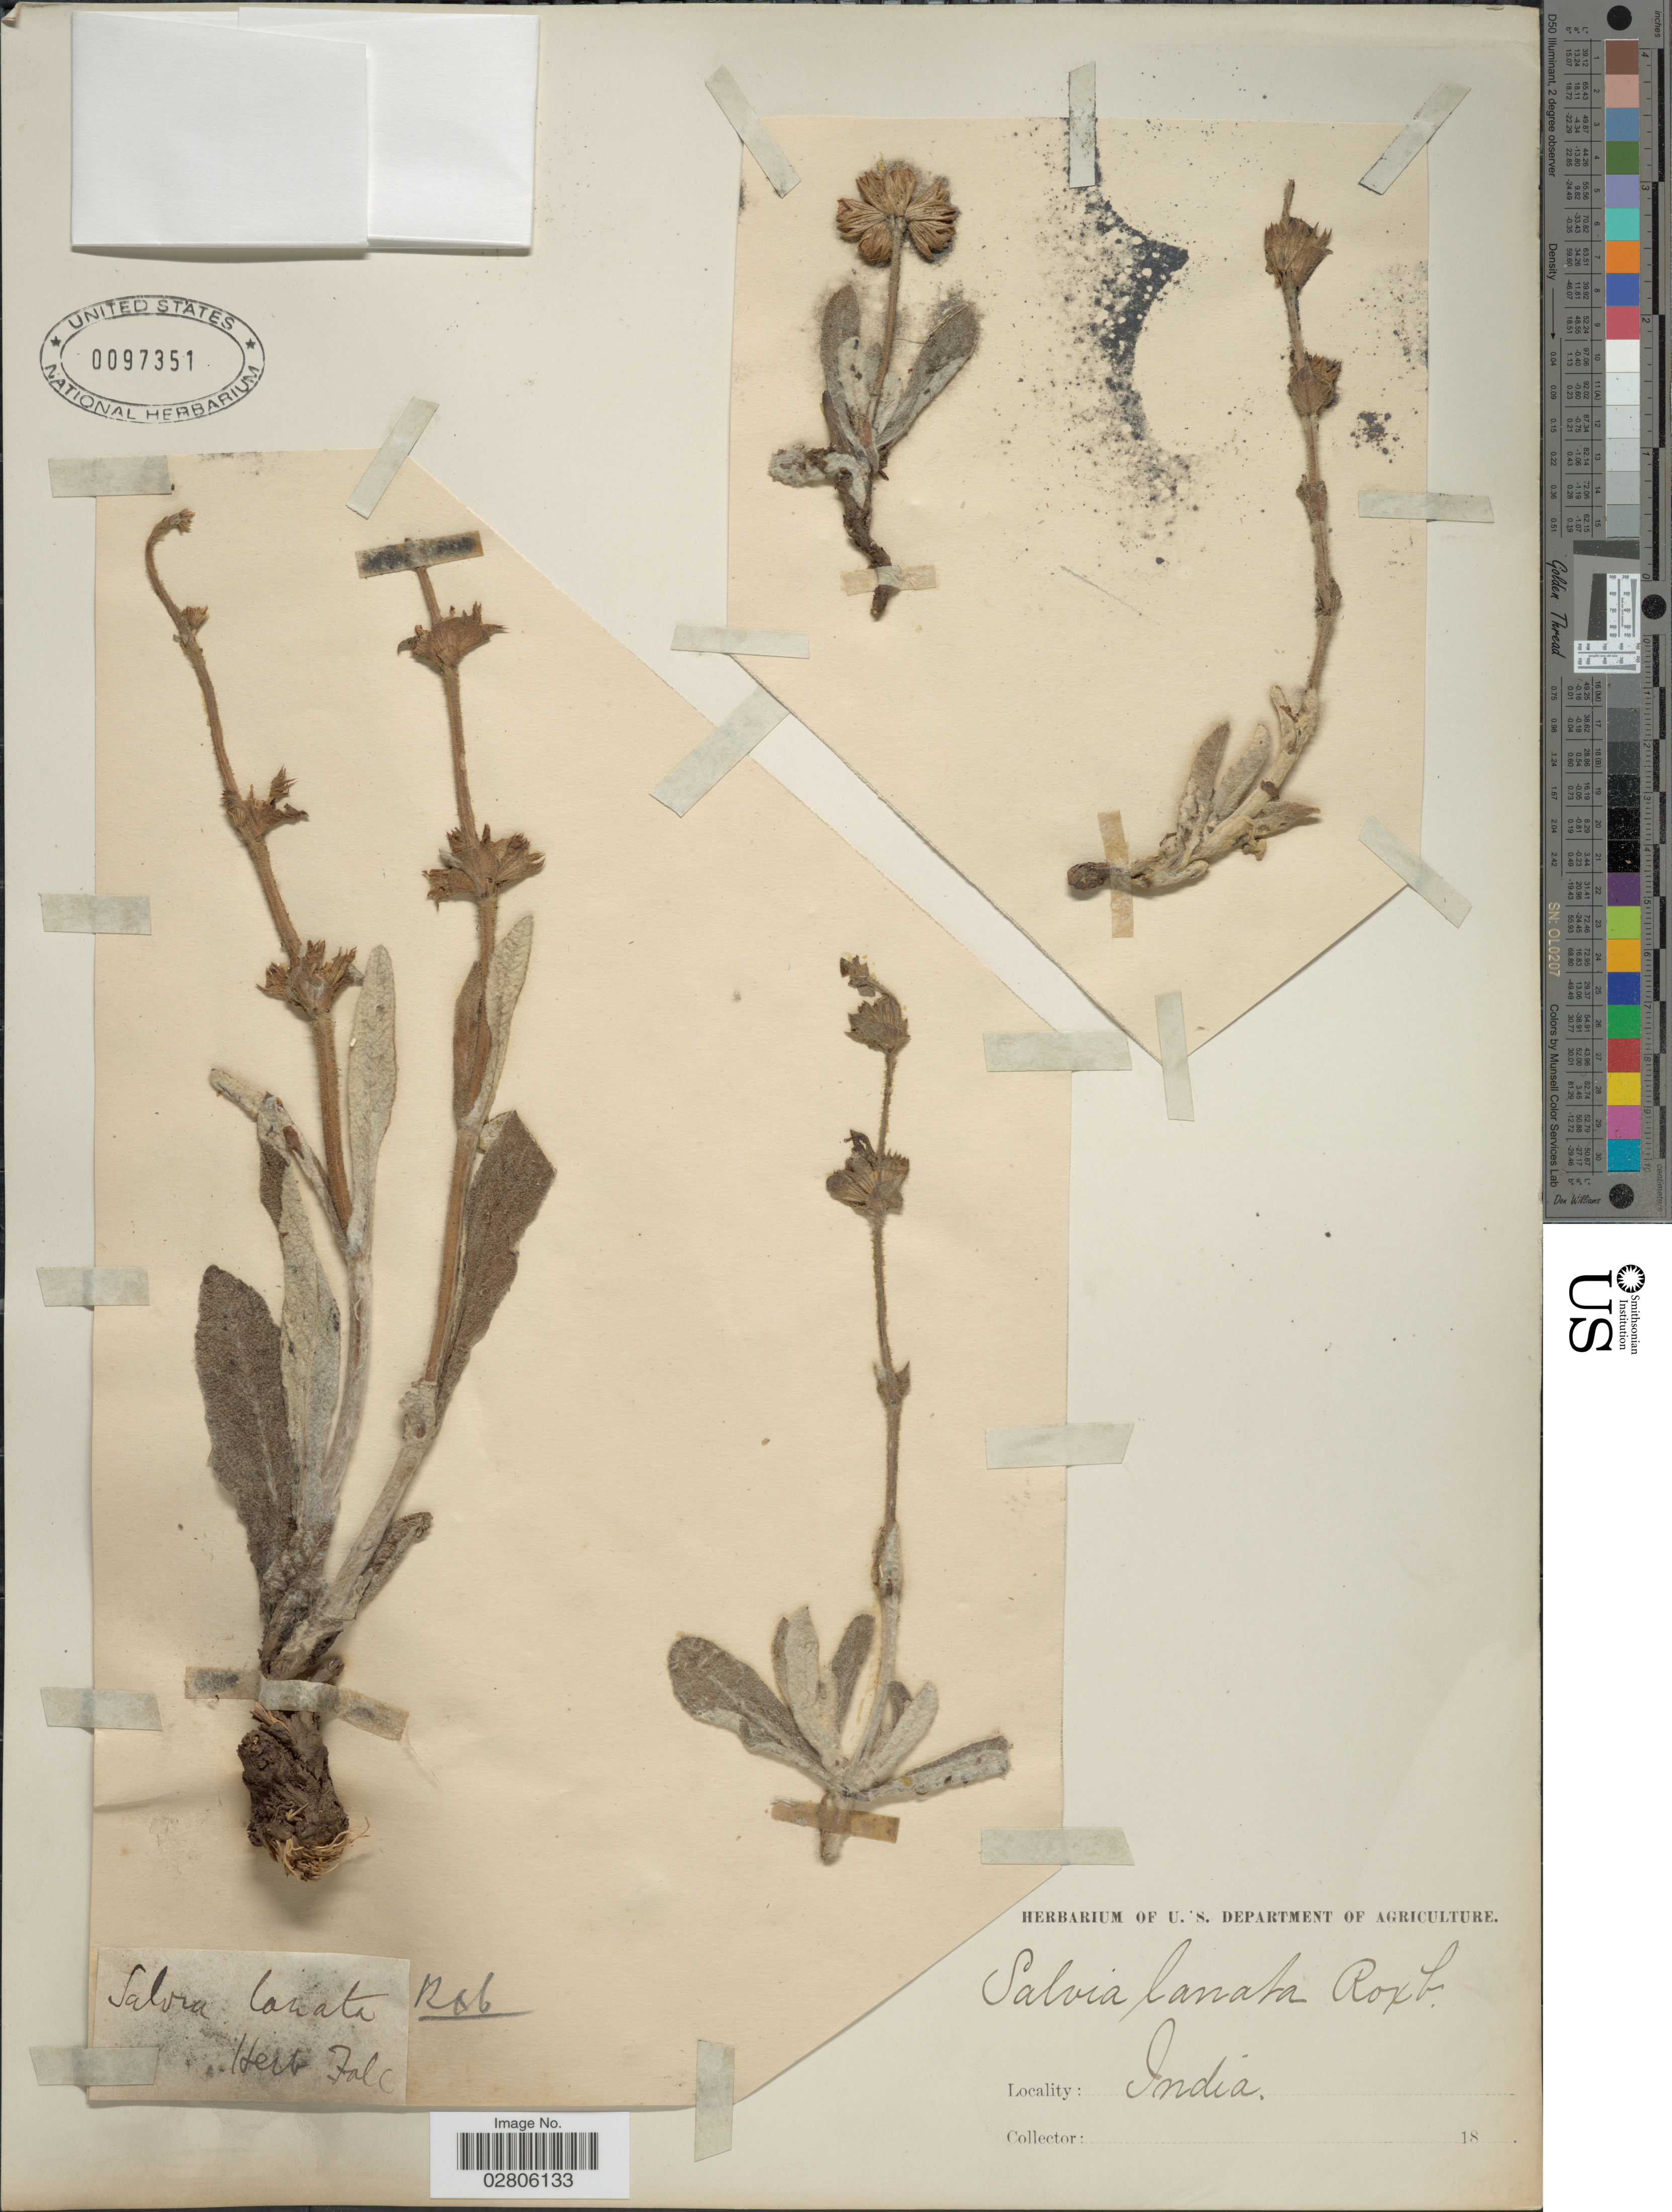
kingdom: Plantae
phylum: Tracheophyta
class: Magnoliopsida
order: Lamiales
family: Lamiaceae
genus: Salvia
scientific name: Salvia lanata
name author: Salisb.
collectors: ex herb. U. S. Department of Agriculture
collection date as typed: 18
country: India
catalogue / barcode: US 97351